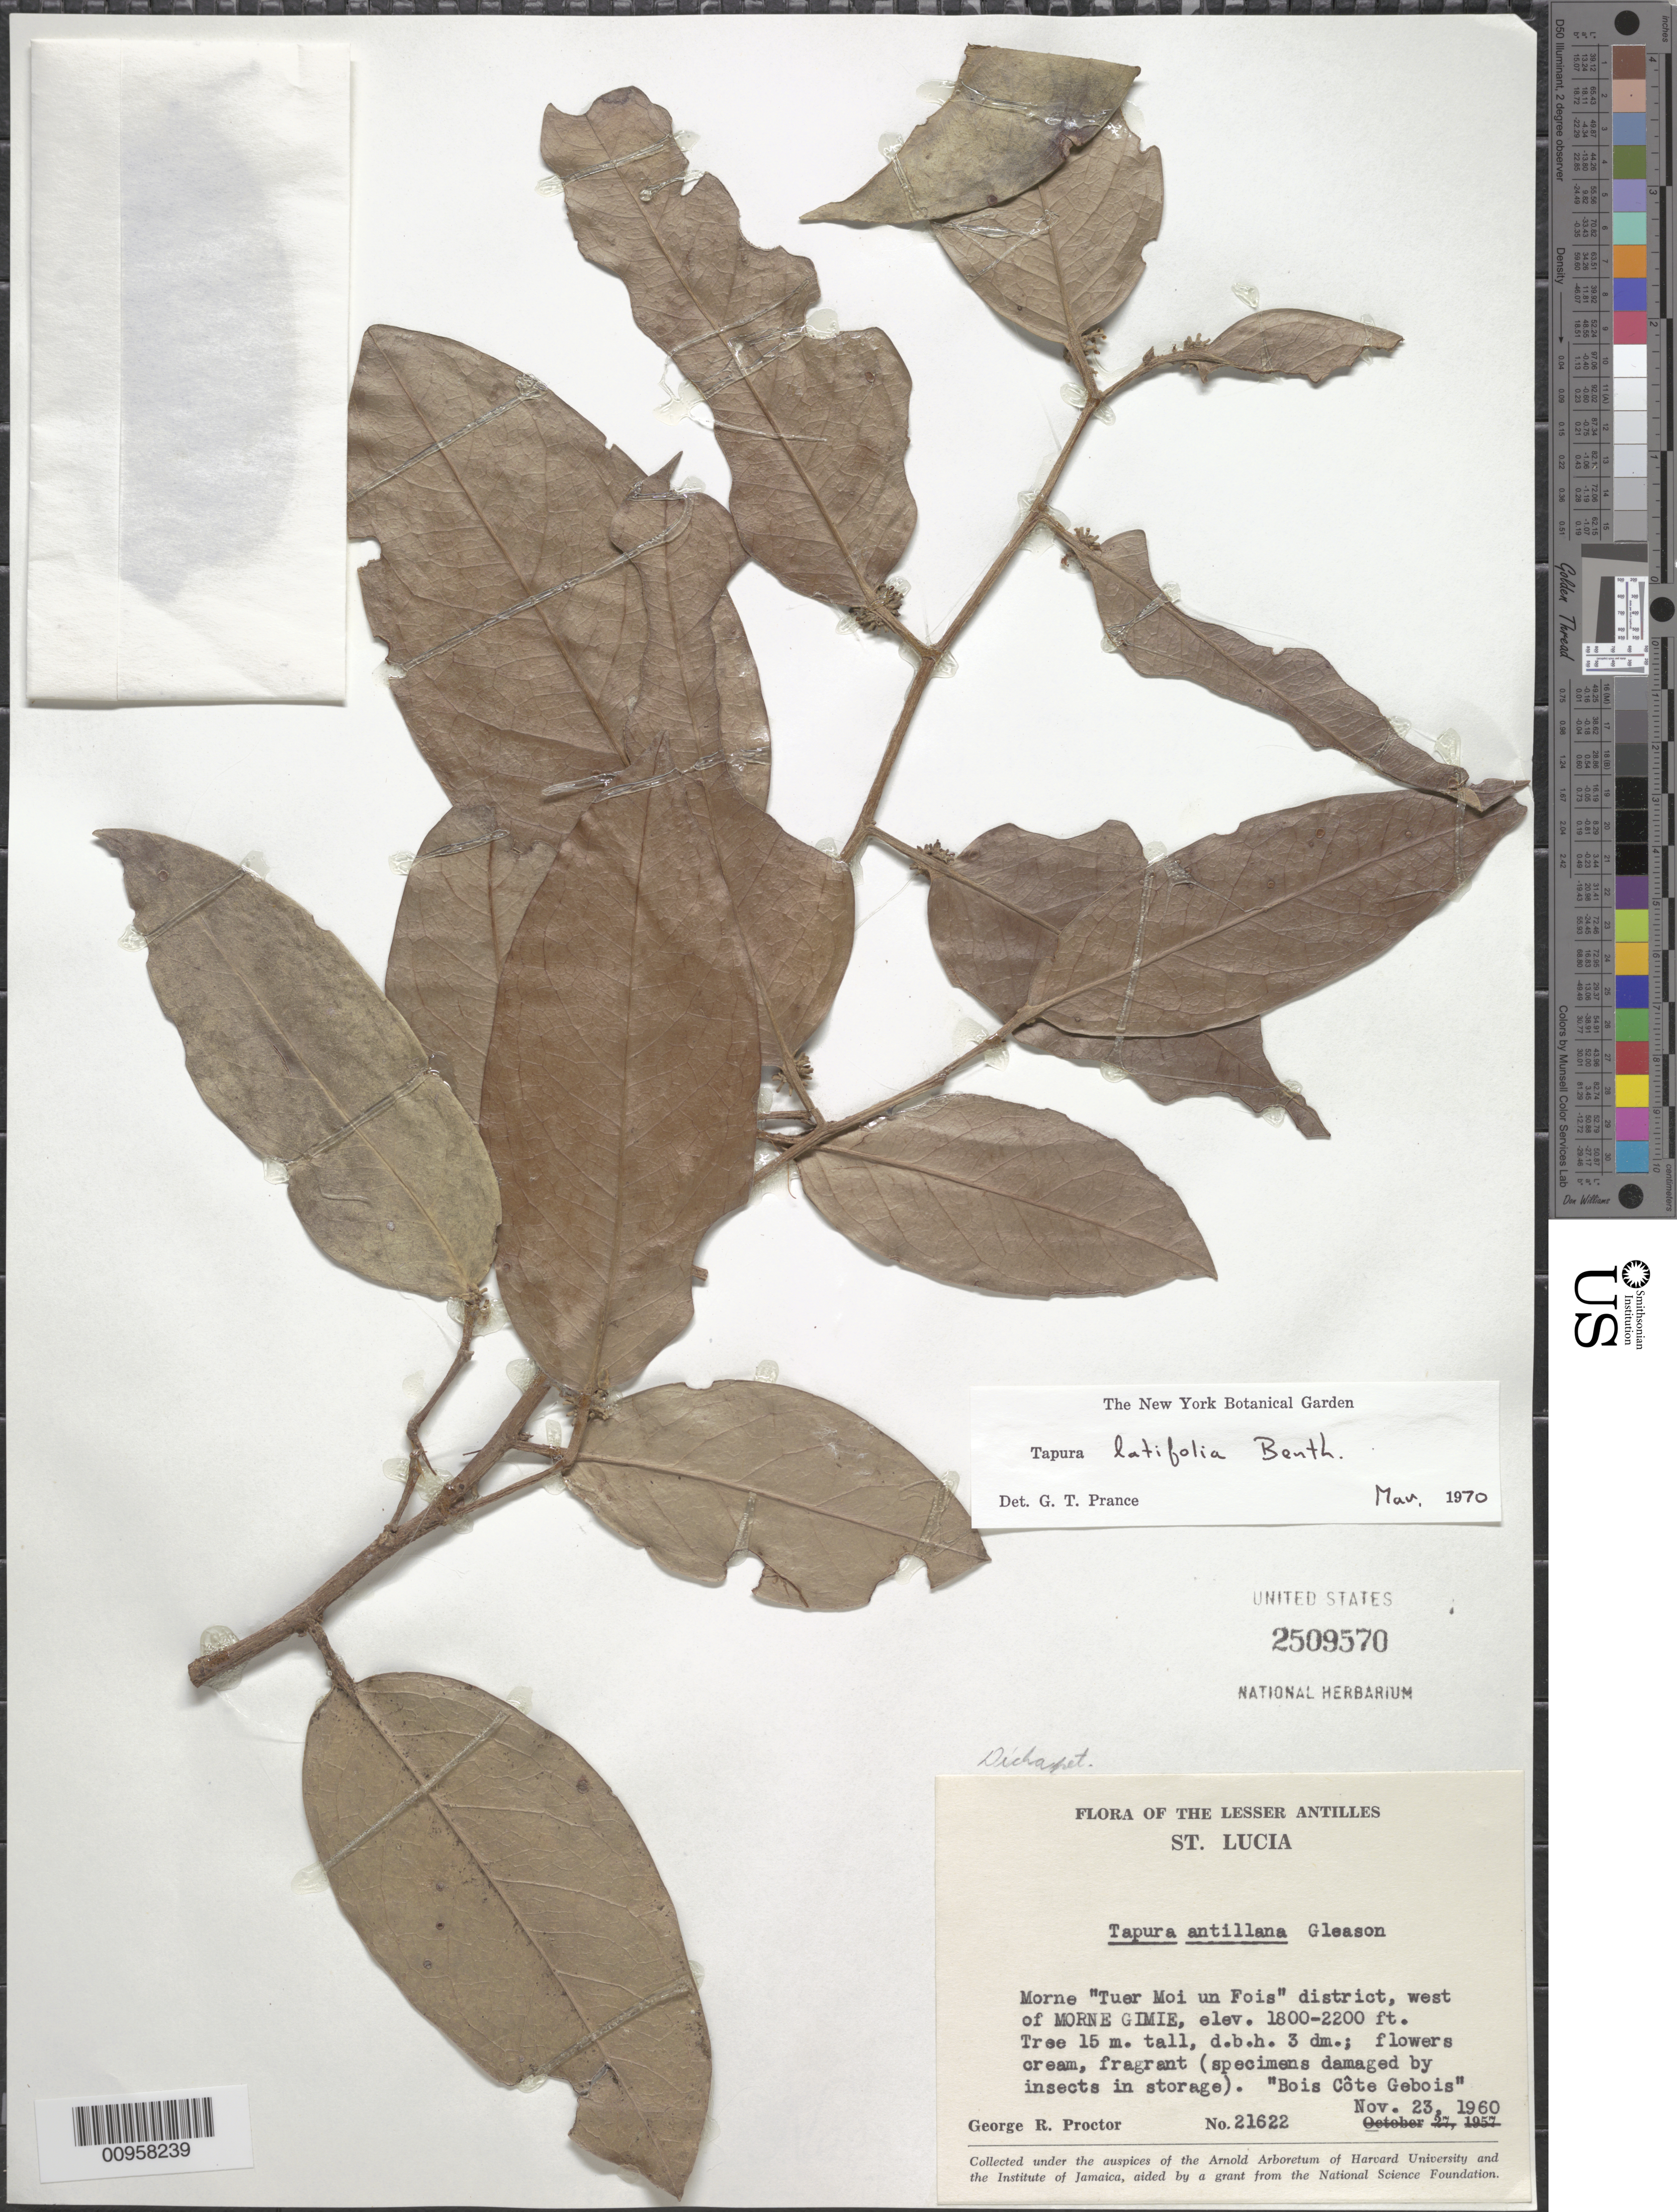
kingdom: Plantae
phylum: Tracheophyta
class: Magnoliopsida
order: Malpighiales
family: Dichapetalaceae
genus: Tapura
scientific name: Tapura latifolia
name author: Benth.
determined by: Prance, G. T.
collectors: G. R. Proctor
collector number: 21622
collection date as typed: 23 Nov 1960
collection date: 1960-11-23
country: St. Lucia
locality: Morne "Tuer Moi un Fois" District, W of Morne Gimie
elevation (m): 549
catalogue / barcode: US 2509570